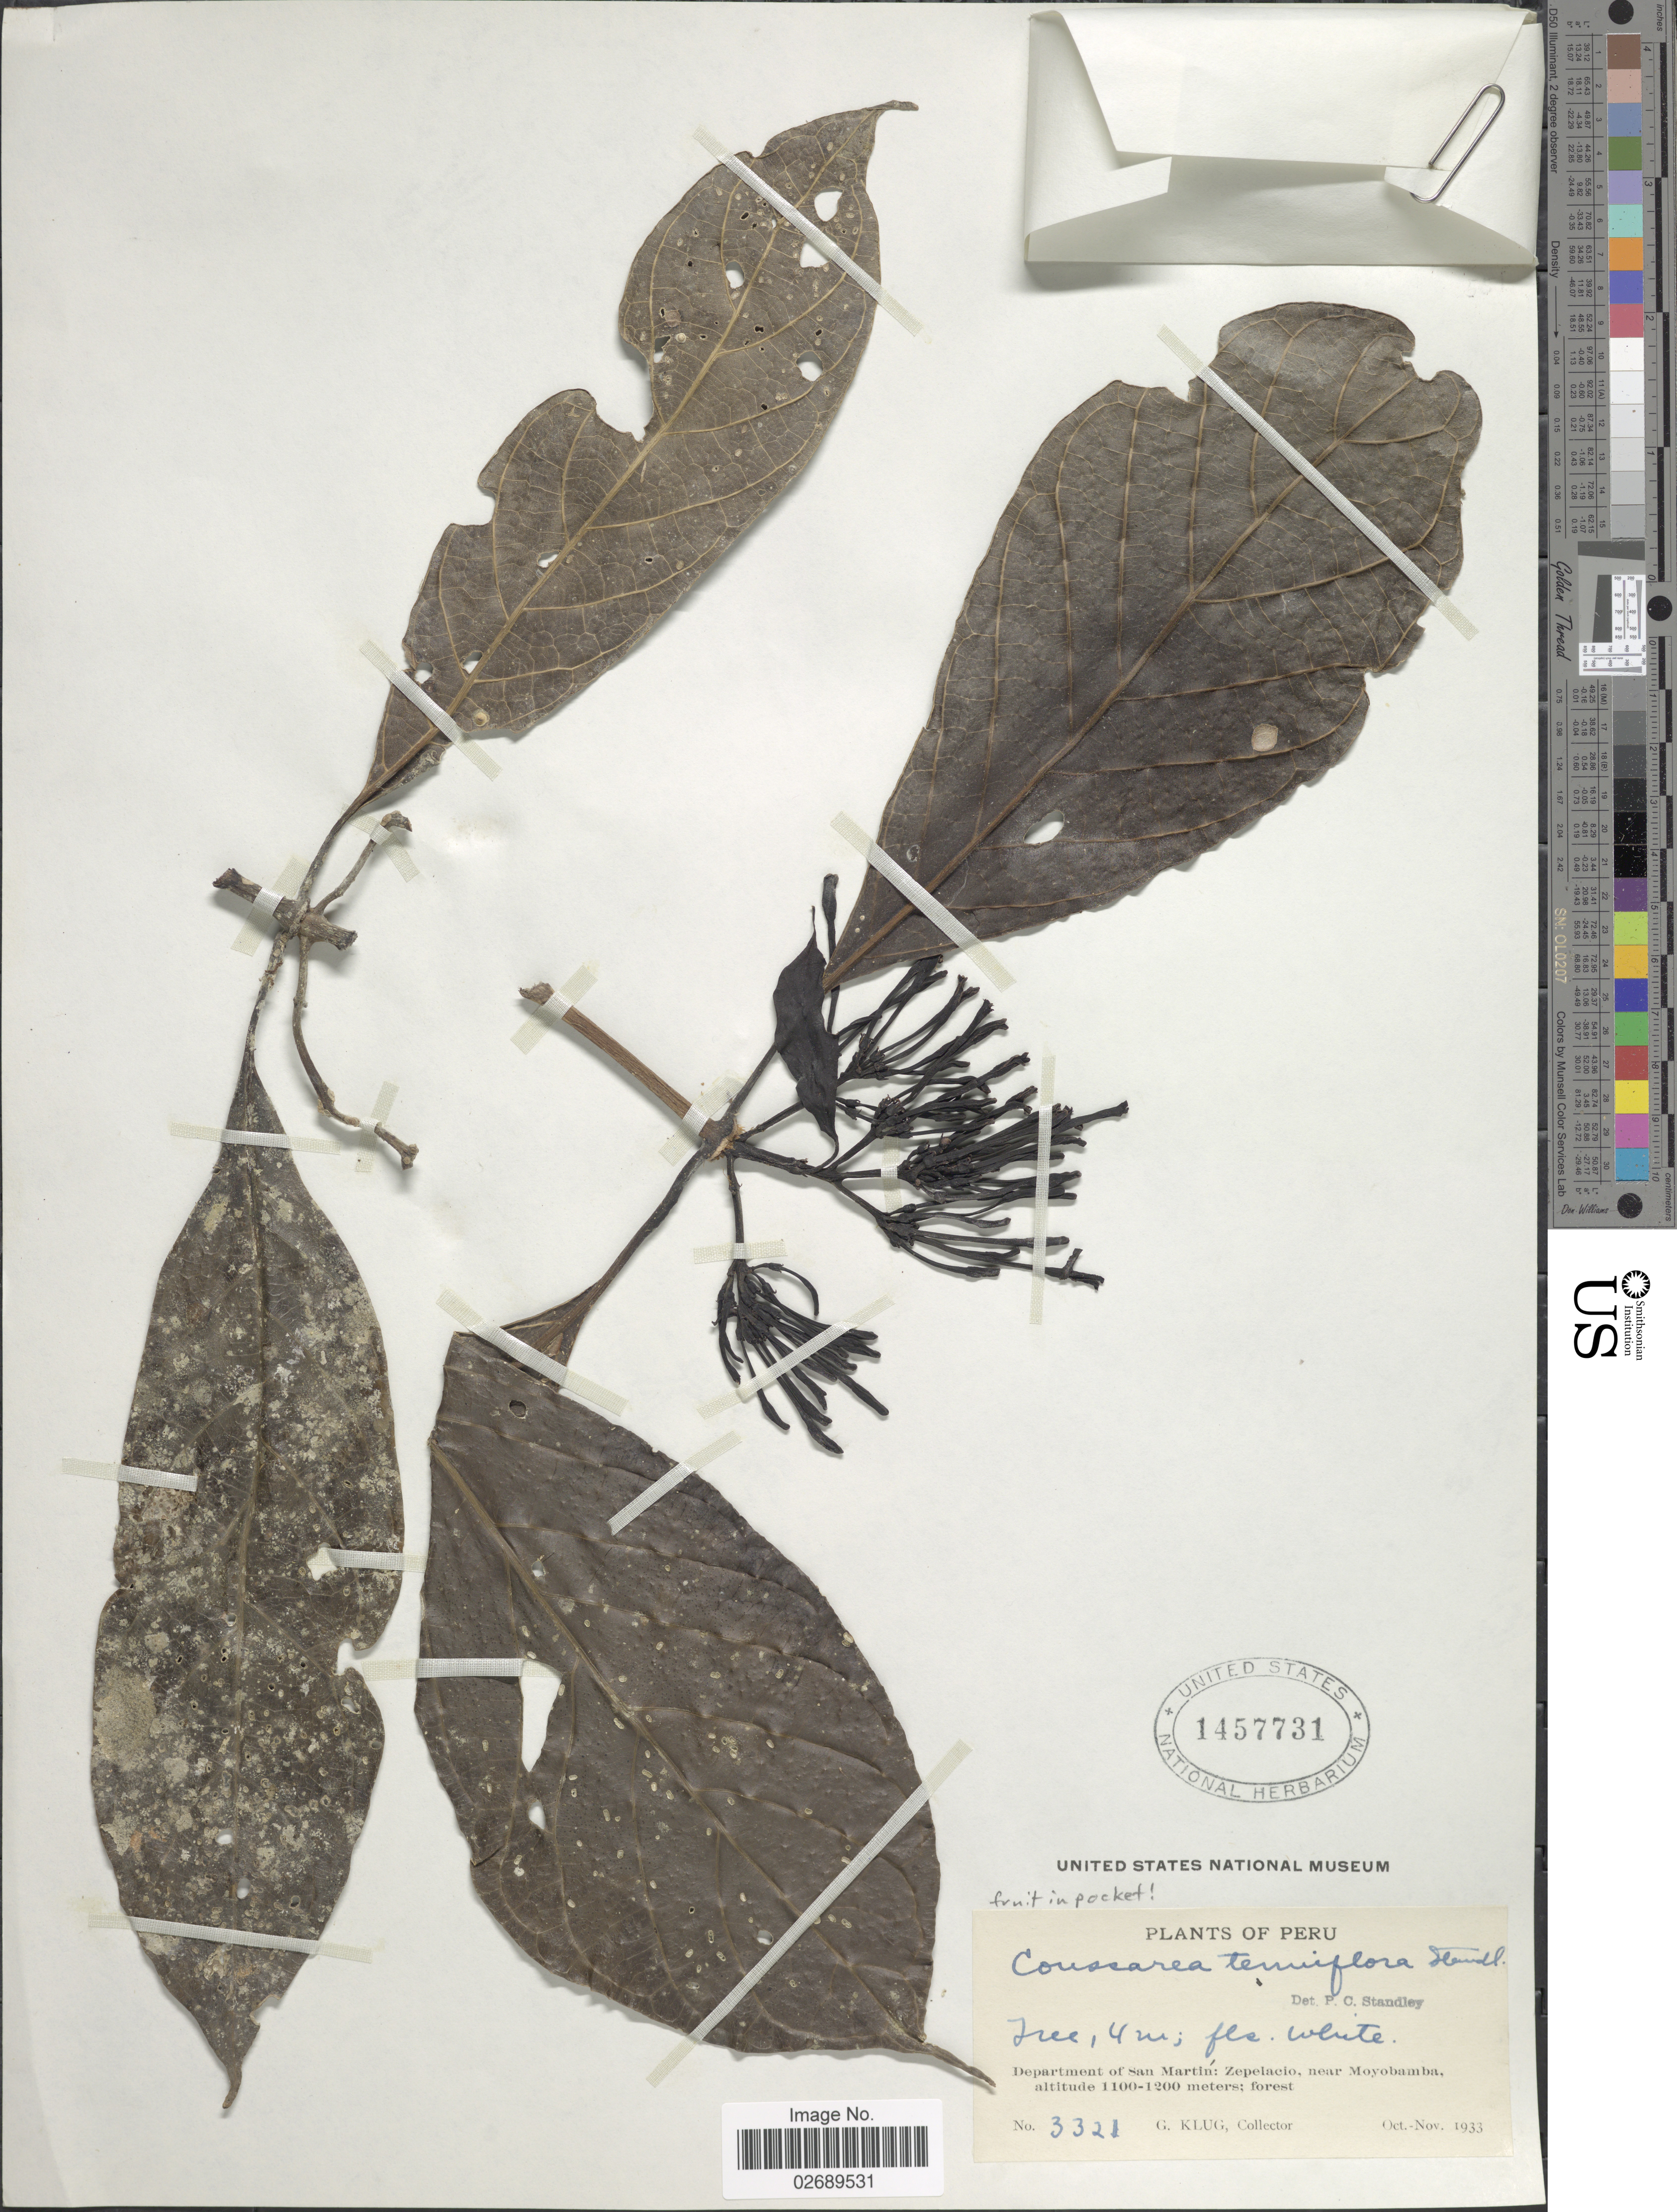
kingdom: Plantae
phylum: Tracheophyta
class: Magnoliopsida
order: Gentianales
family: Rubiaceae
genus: Coussarea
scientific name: Coussarea tenuiflora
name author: Standl.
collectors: G. Klug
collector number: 3321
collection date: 1933-10/1933-11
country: Peru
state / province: San Martín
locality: Department of San Martin: Zepelacio, near Moyobamba.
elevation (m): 1100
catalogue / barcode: US 1457731